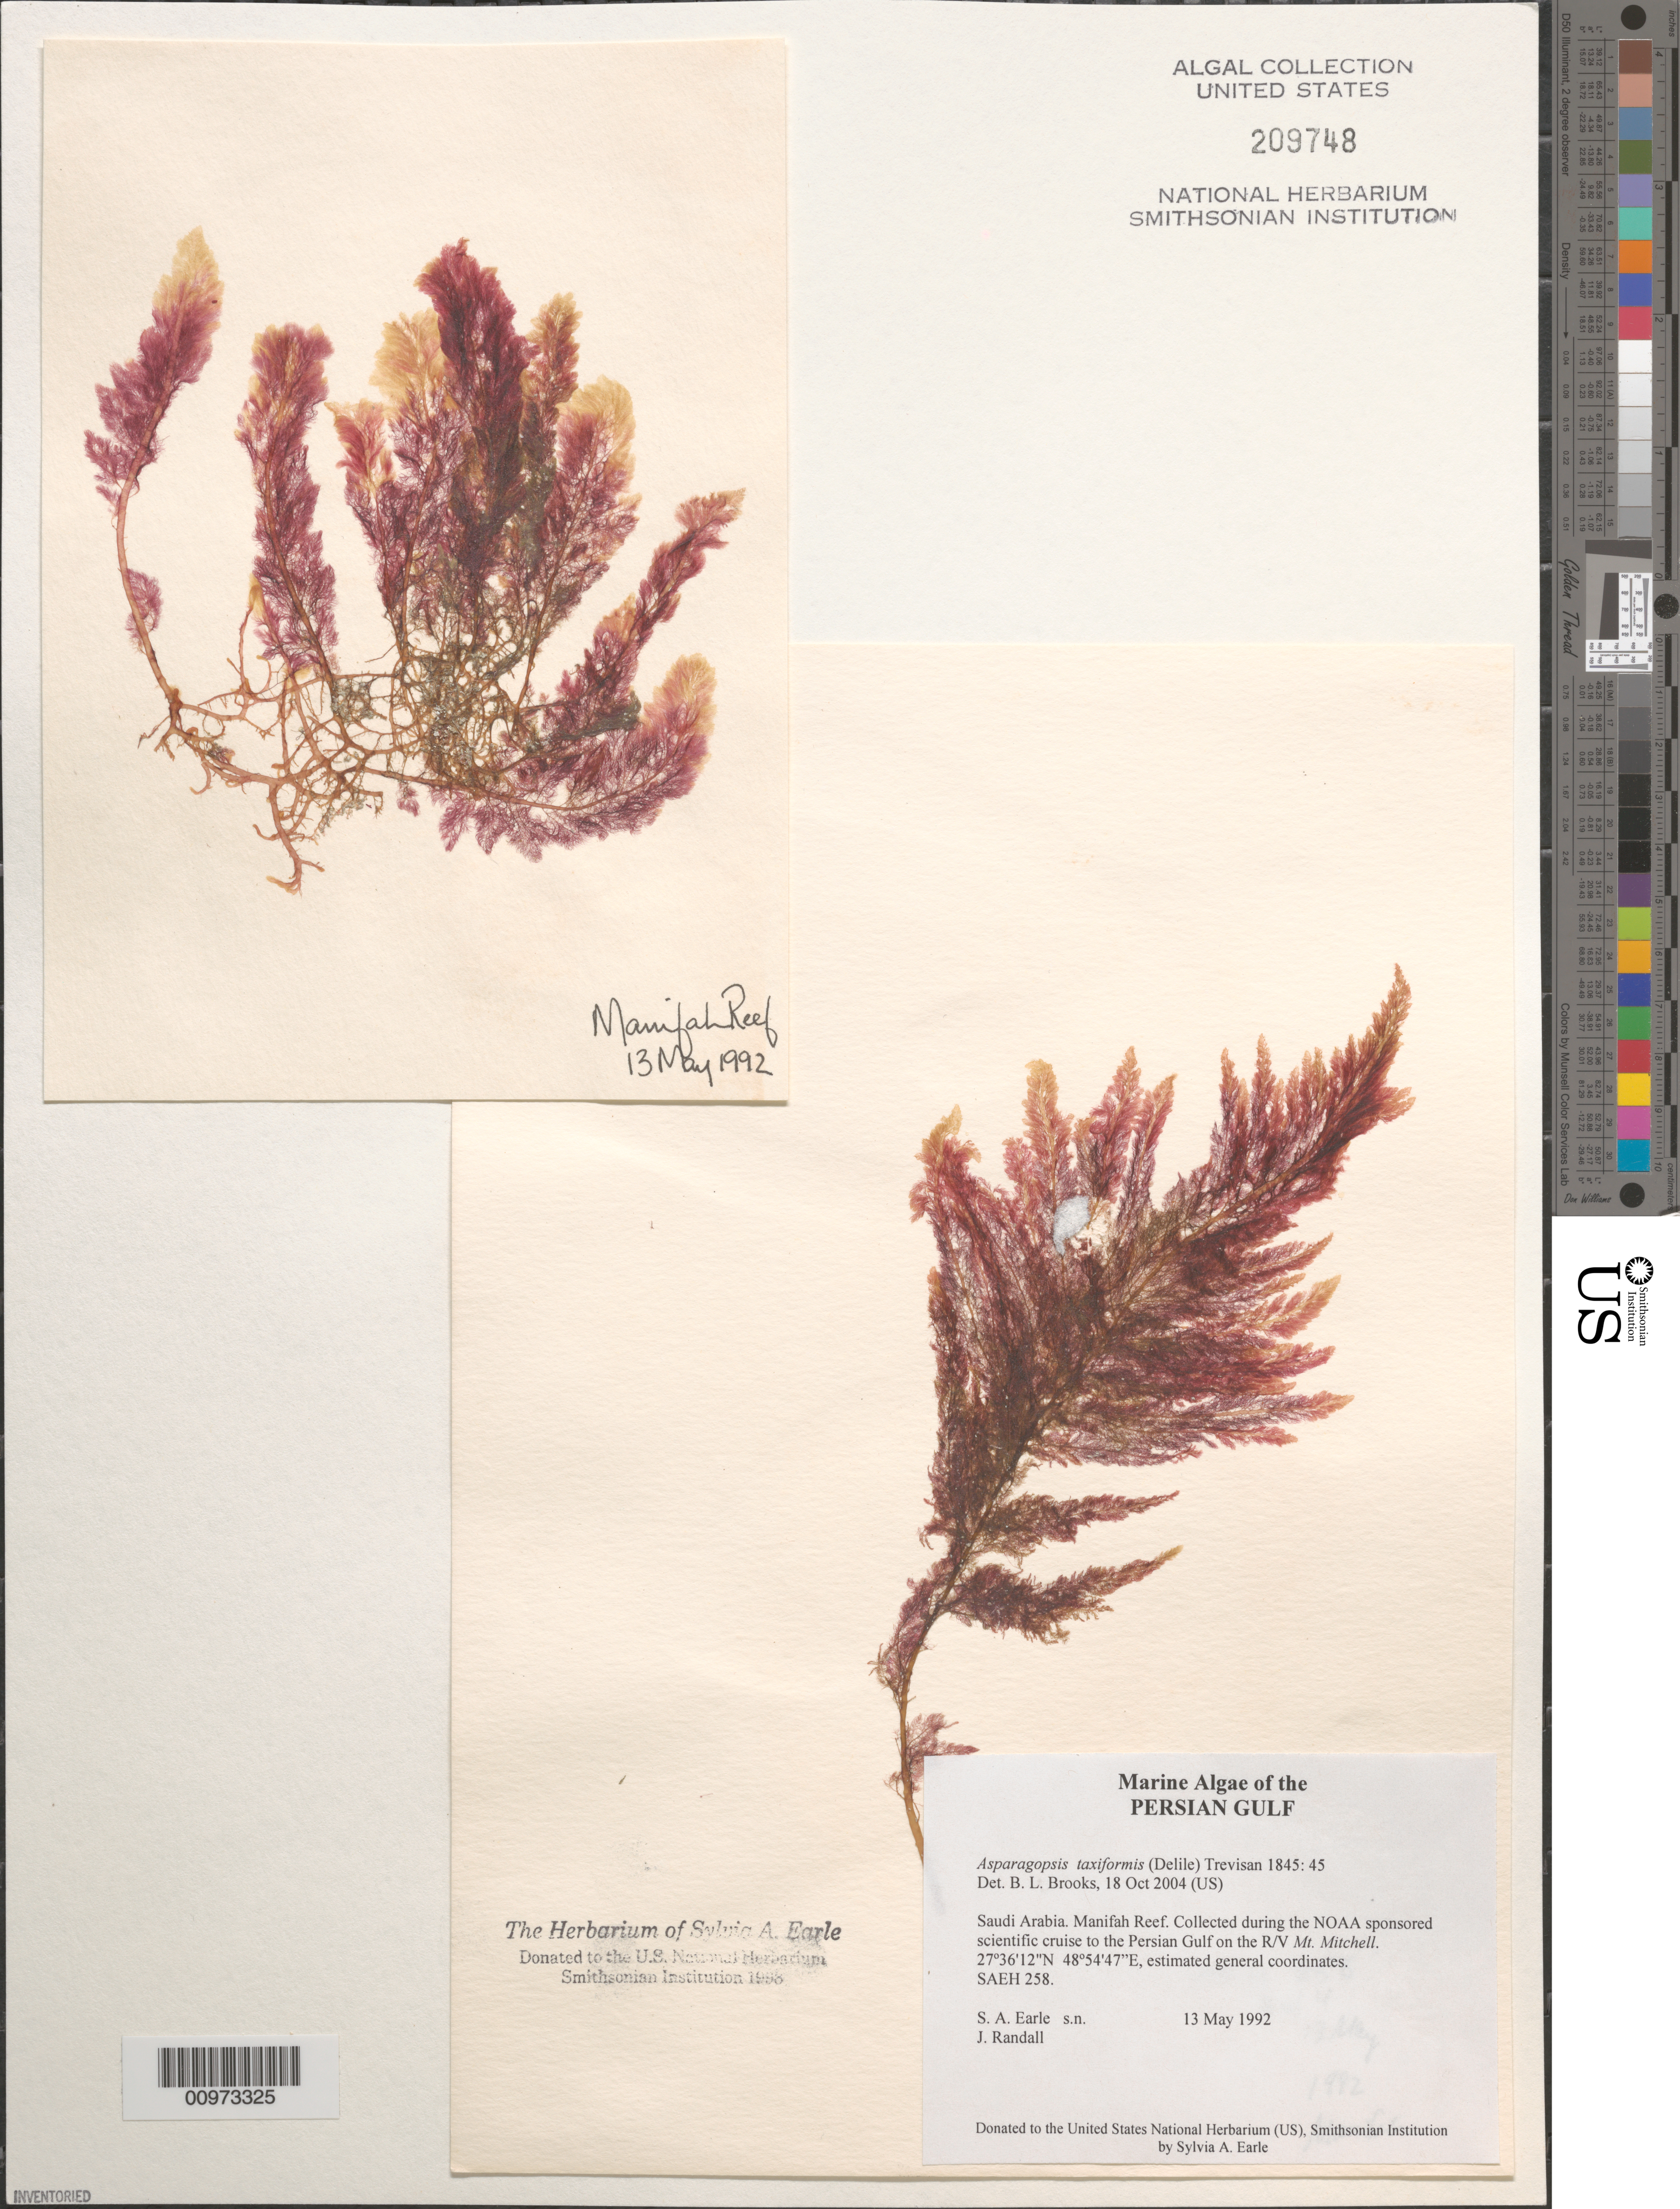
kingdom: Plantae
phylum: Rhodophyta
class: Florideophyceae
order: Bonnemaisoniales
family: Bonnemaisoniaceae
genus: Asparagopsis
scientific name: Asparagopsis taxiformis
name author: (Delile) Trevis.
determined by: Brooks, B. L., (BOT), Smithsonian Institution - National Museum of Natural History (UNITED STATES)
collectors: S. A. Earle & J. Randall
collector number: SAEH 258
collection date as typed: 13 May 1992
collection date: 1992-05-13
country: Saudi Arabia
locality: Manifah Reef, Persian Gulf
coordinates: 27 36'12"N, 48 54'47"E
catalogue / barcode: US 209748